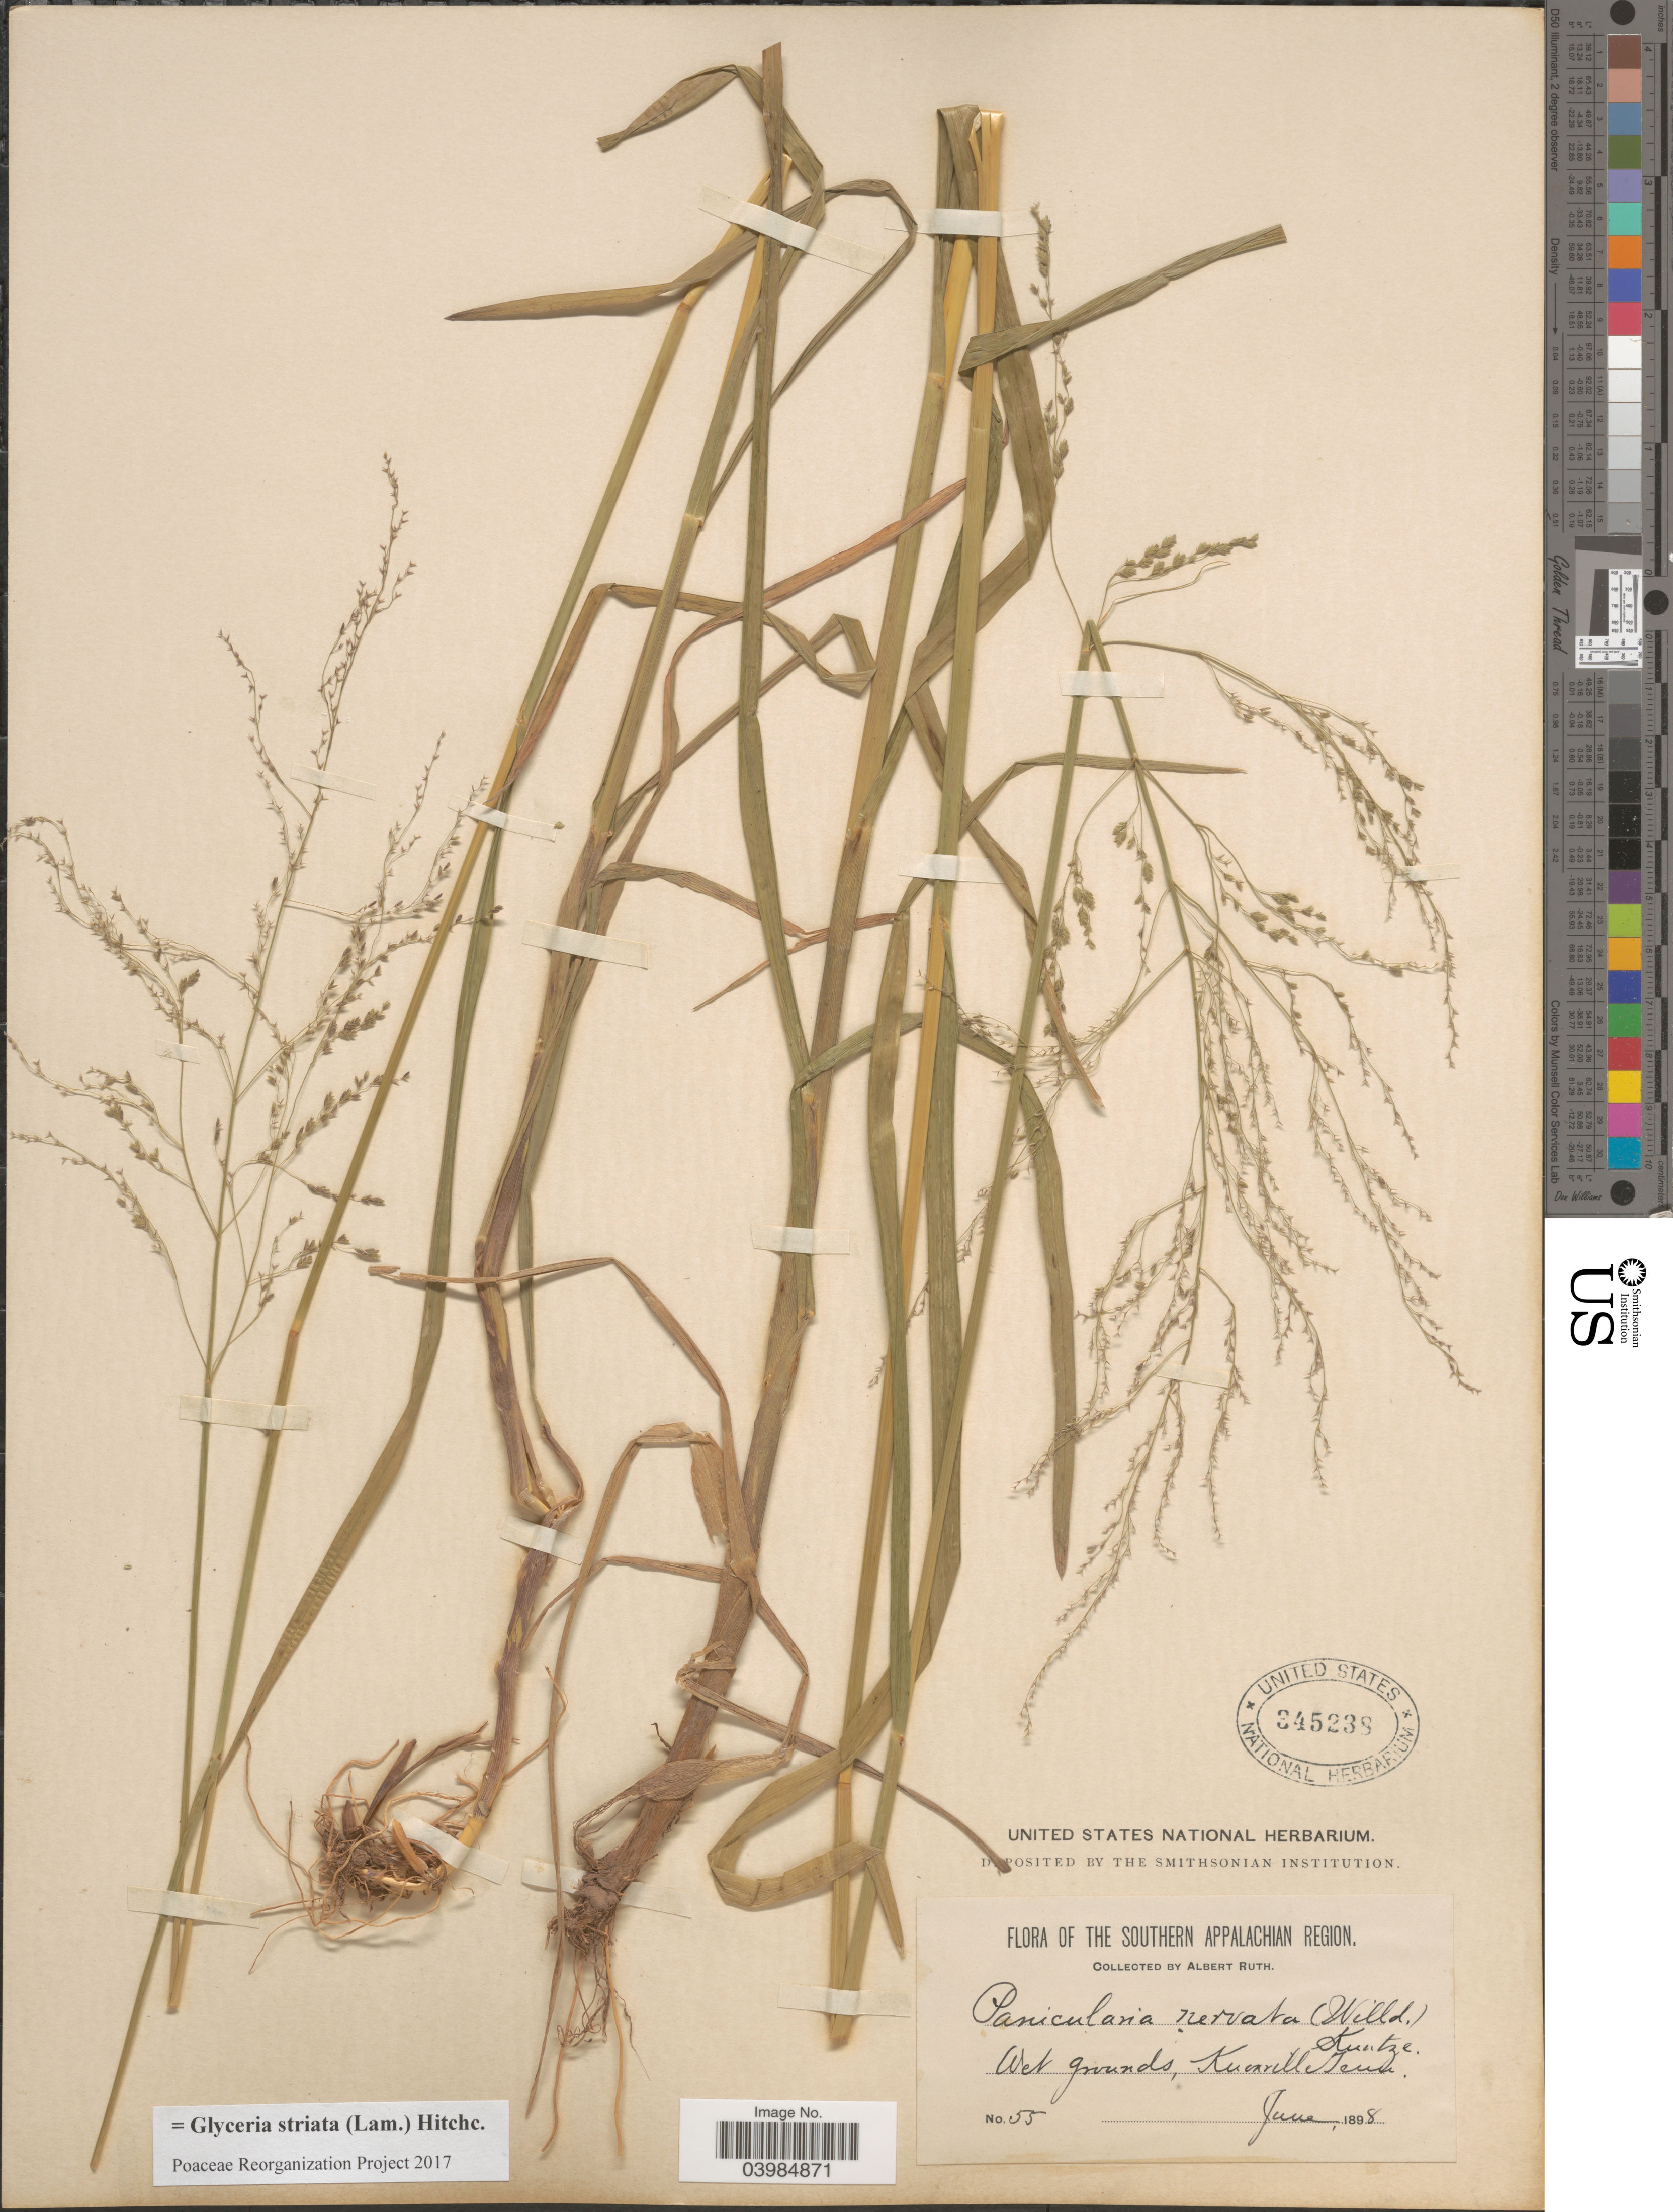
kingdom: Plantae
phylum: Tracheophyta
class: Liliopsida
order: Poales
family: Poaceae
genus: Glyceria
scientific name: Glyceria striata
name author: (Lam.) Hitchc.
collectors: A. Ruth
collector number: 55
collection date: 1898-06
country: United States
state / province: Tennessee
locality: The Southern Appalachian Region. Knoxville.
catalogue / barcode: US 345238